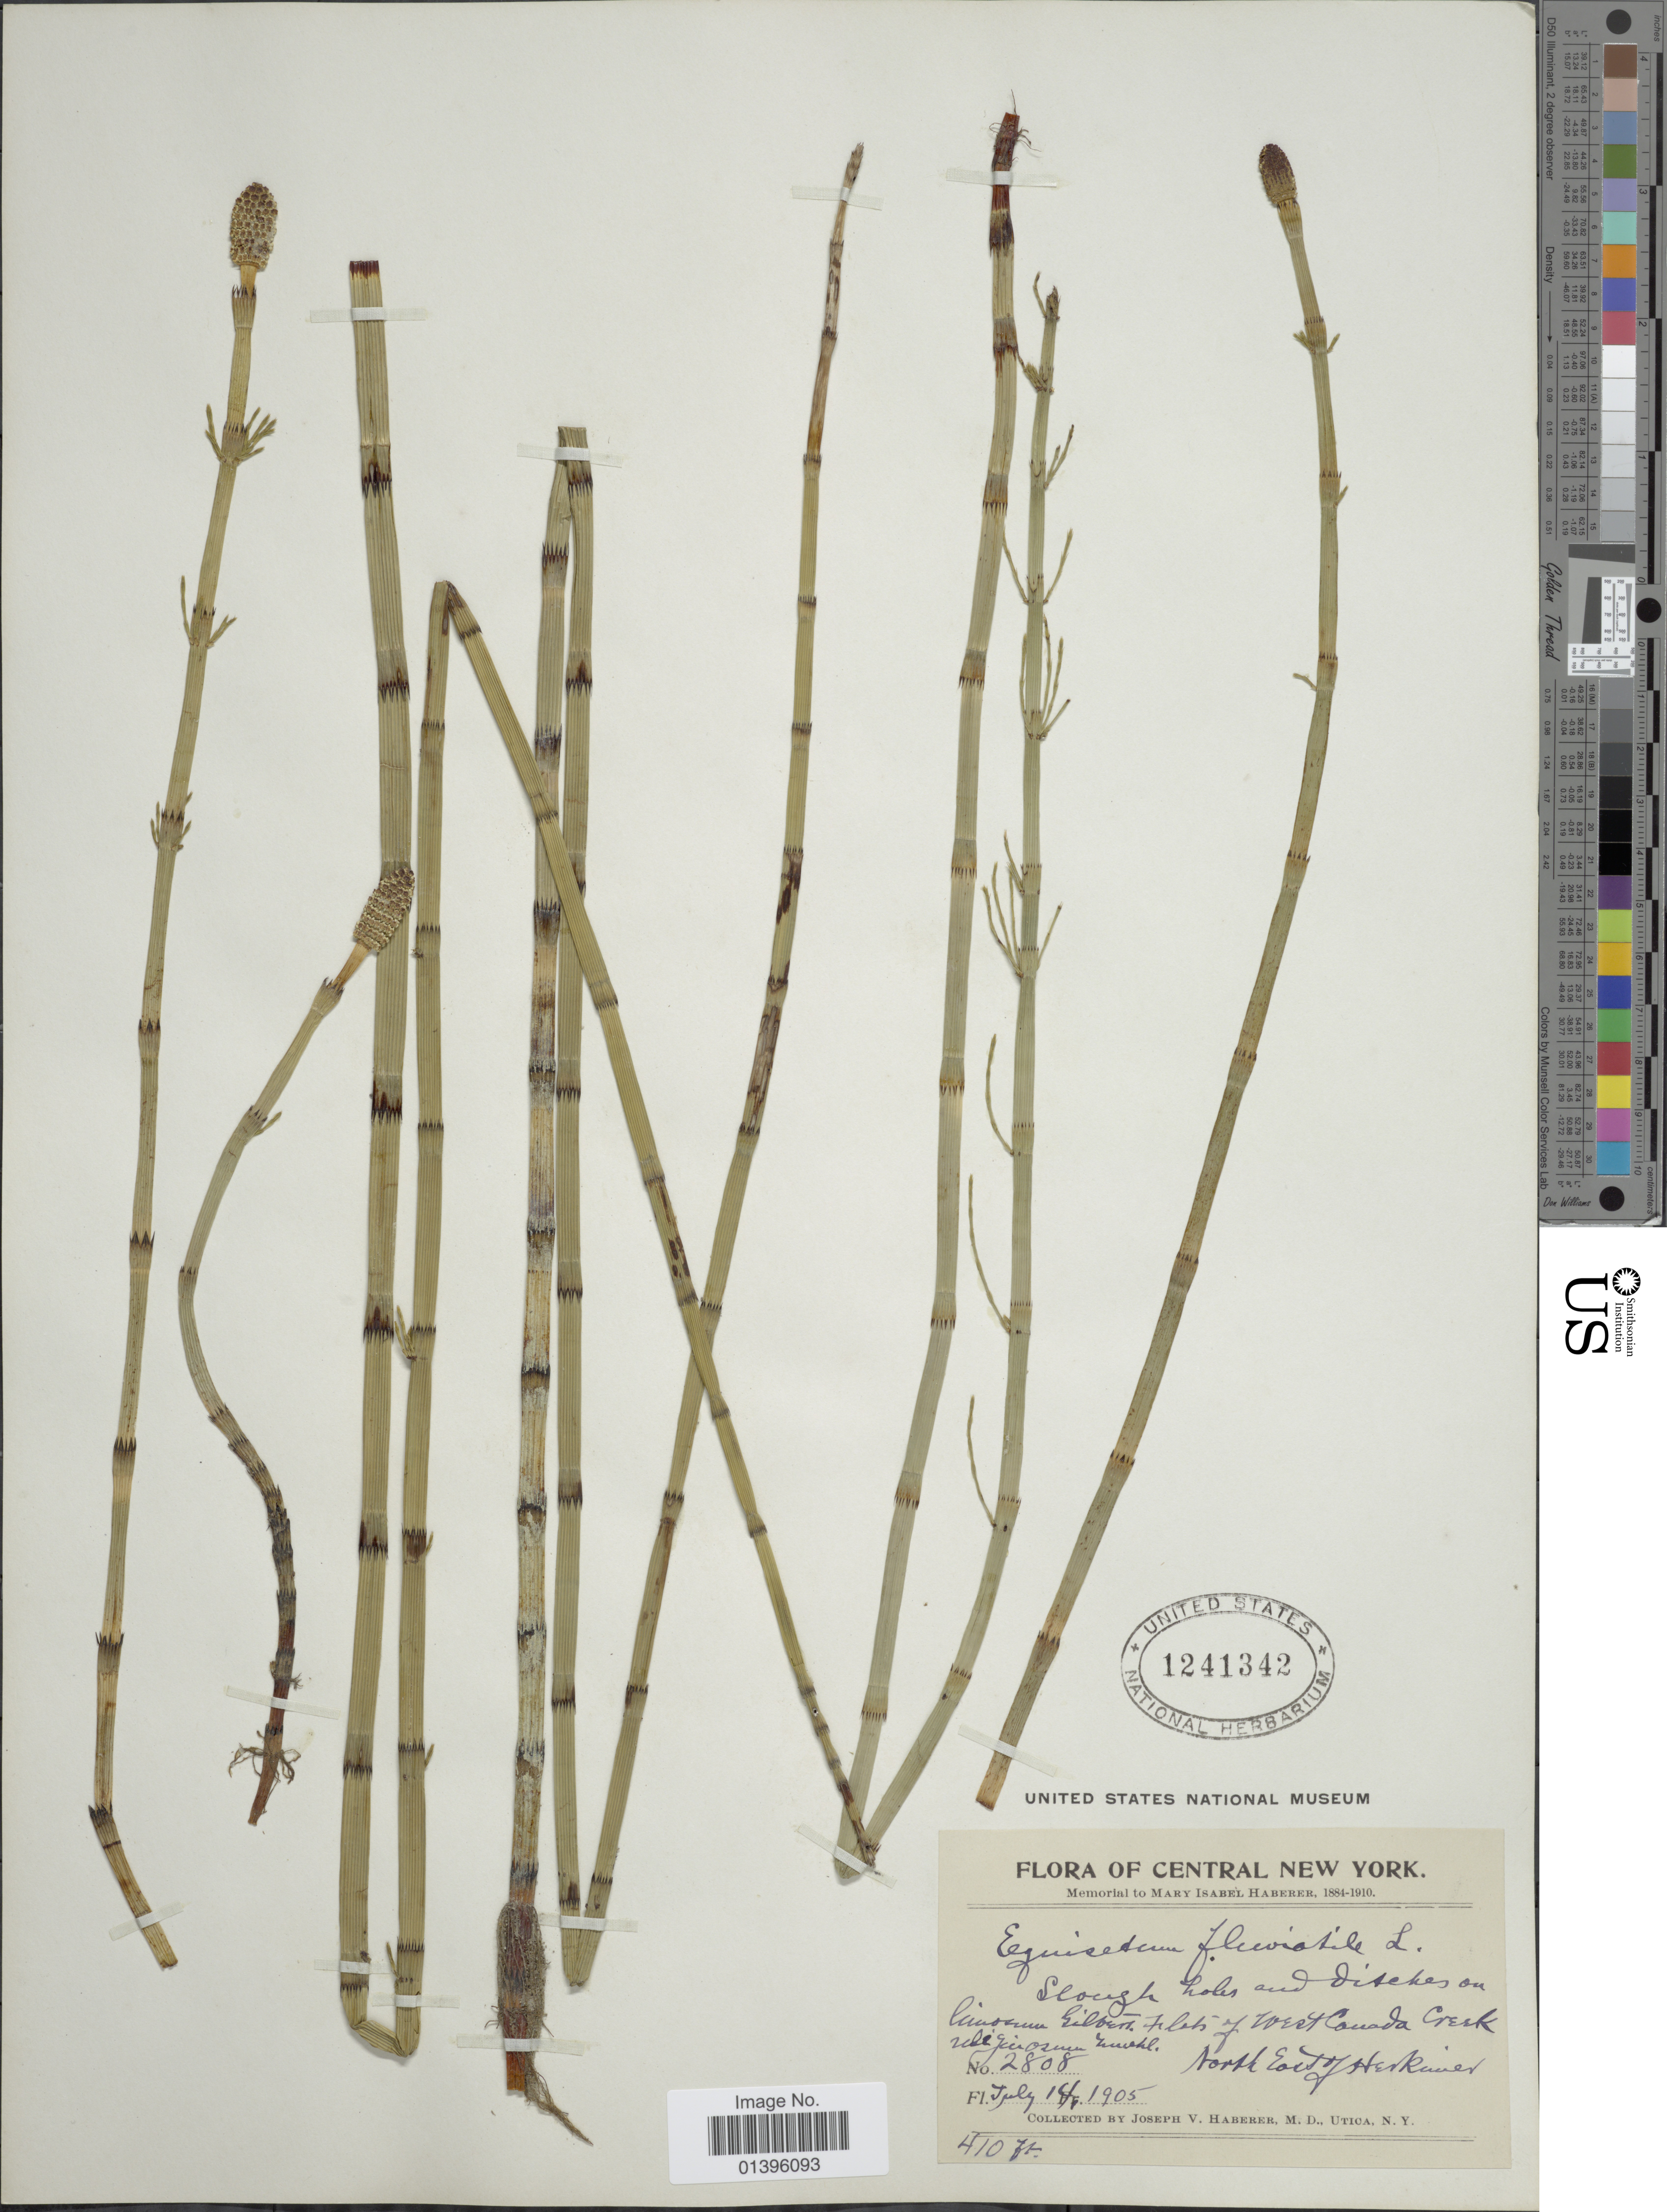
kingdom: Plantae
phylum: Tracheophyta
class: Polypodiopsida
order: Equisetales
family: Equisetaceae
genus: Equisetum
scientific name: Equisetum fluviatile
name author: L.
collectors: J. V. Haberer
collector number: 2808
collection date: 1905-07-14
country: United States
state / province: New York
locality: Central New York. Slough holes and ditches on Gilbert flats of West Canada Creek, North East of Herkiner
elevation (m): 125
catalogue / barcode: US 1241342